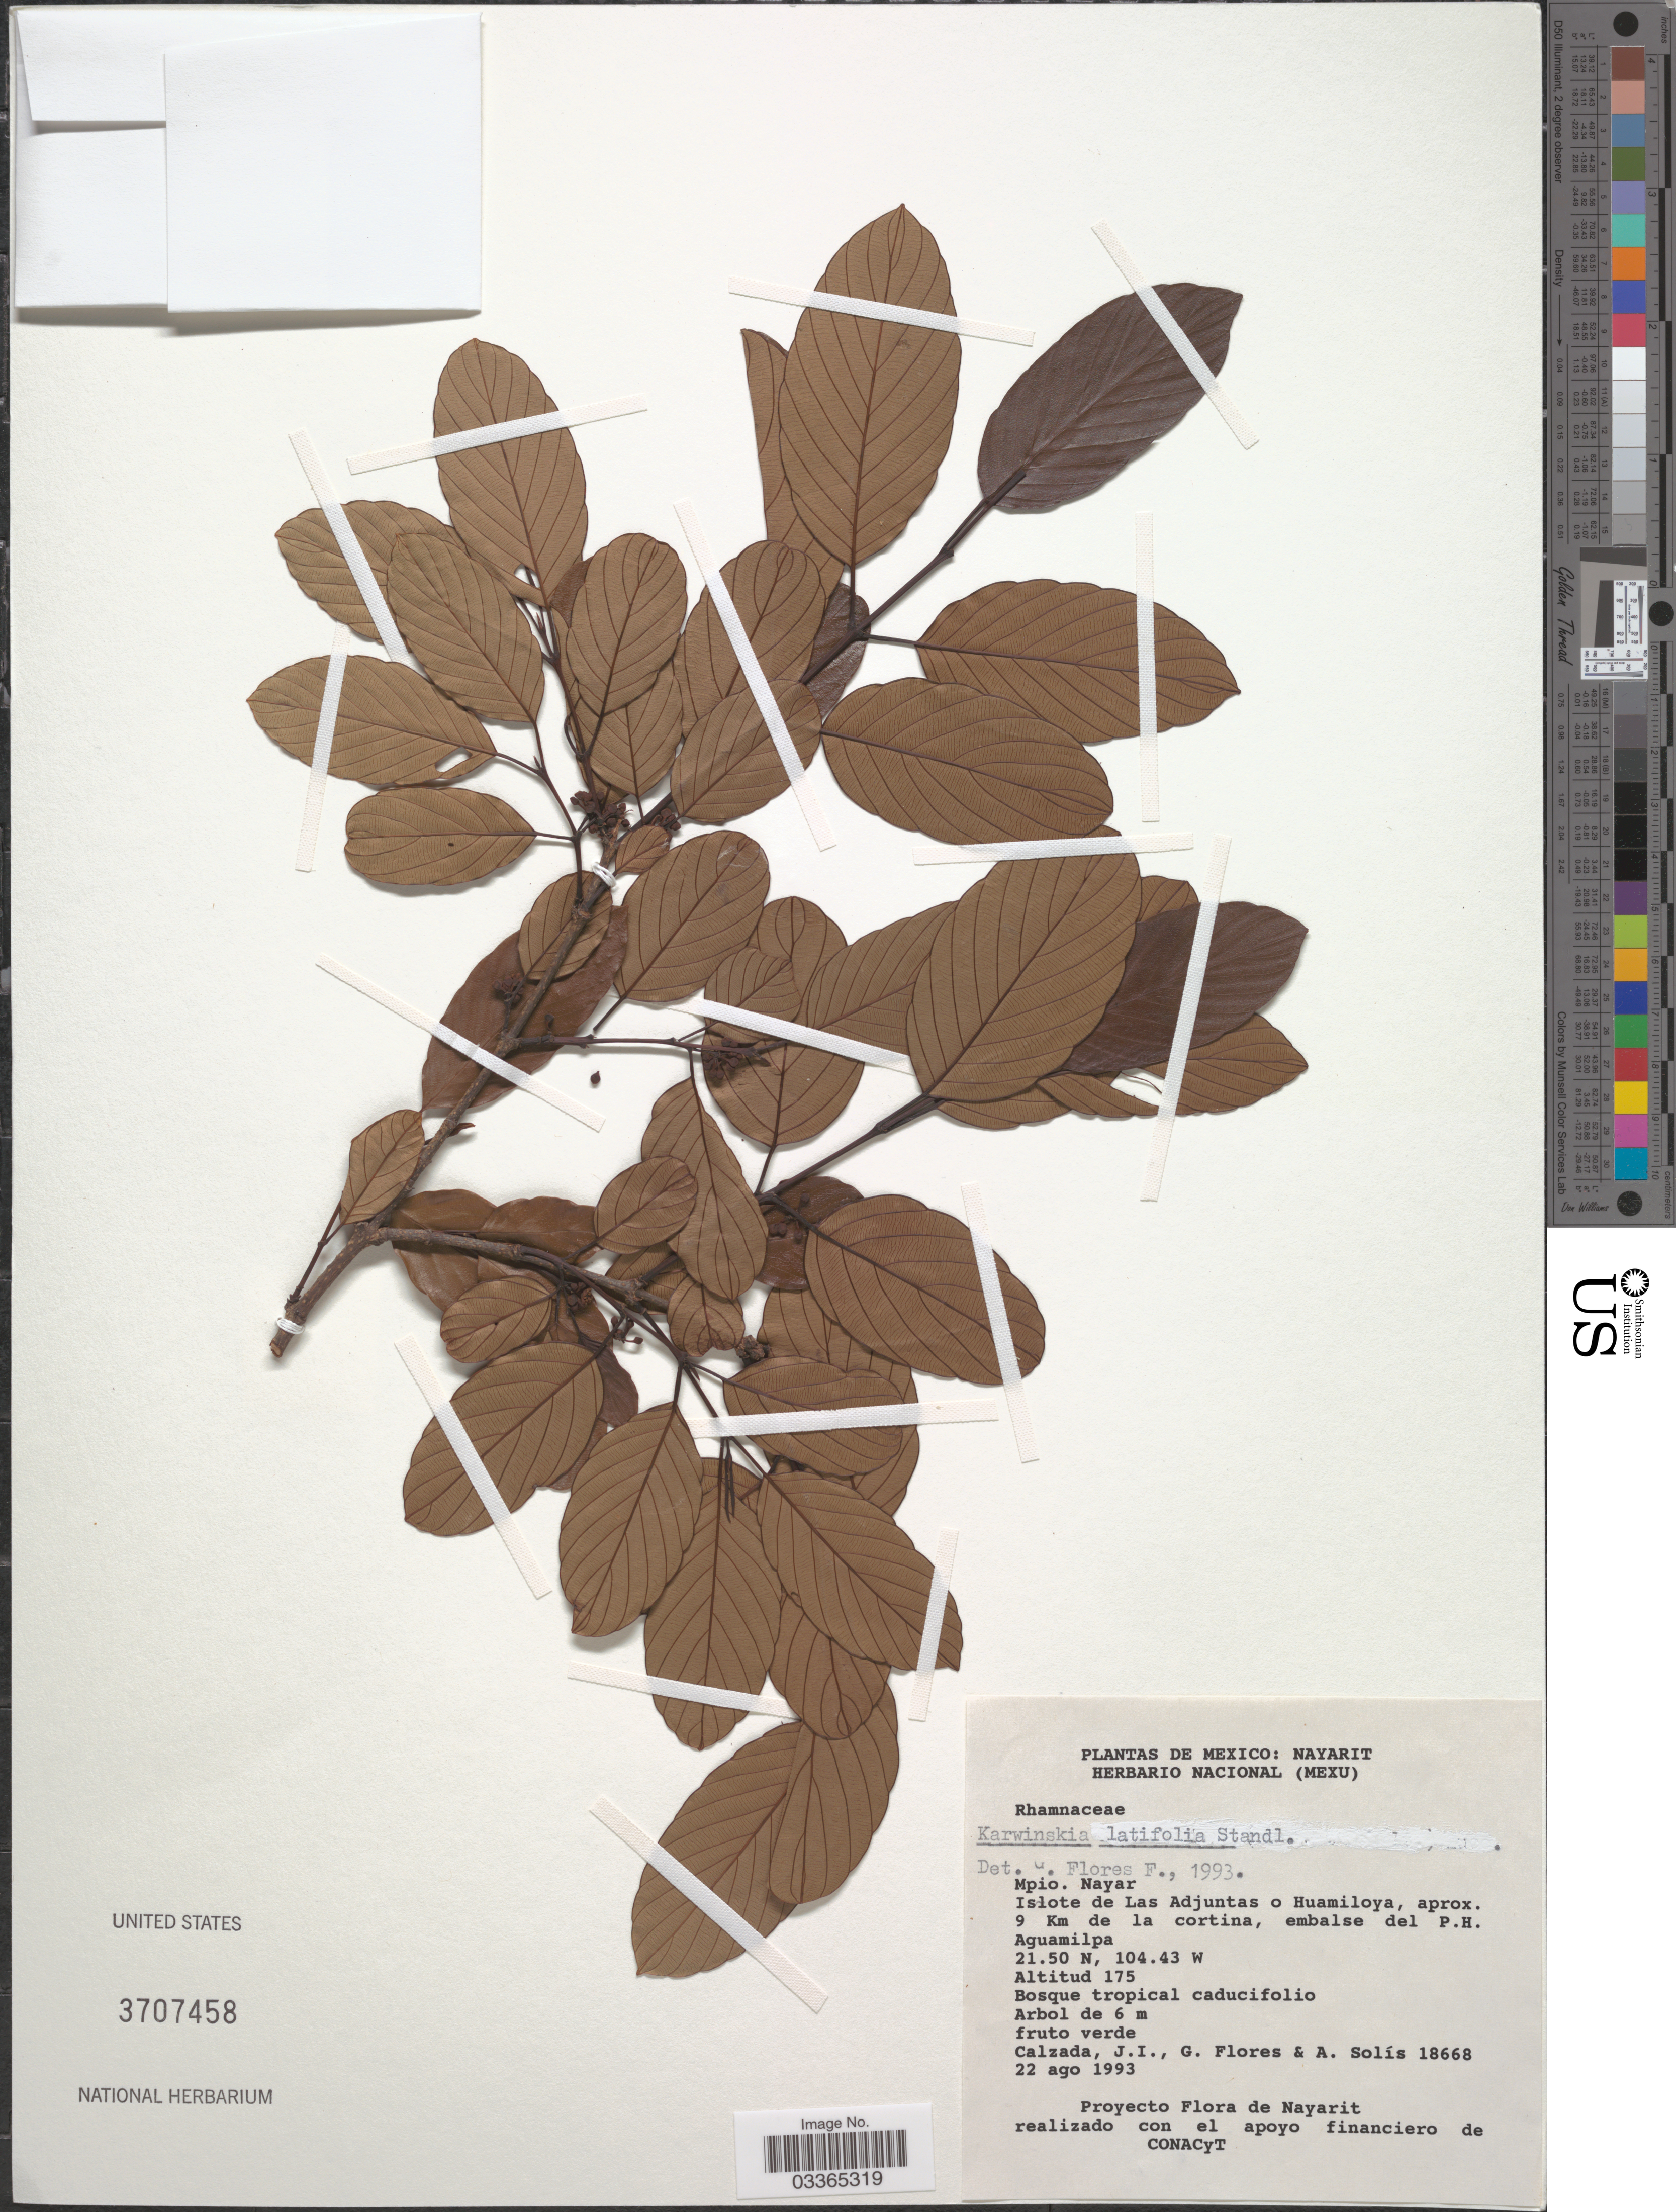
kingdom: Plantae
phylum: Tracheophyta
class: Magnoliopsida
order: Rosales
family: Rhamnaceae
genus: Karwinskia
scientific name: Karwinskia latifolia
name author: Standl.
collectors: J. I. Calzada, G. Flores F. & A. Solis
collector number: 18668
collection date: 1993-08-22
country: Mexico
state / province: Nayarit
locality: Mpio. Nayar. Islote de Las Adjuntas o Huamiloya, aprox. 9 Km de la cortina, embalse del P.H. Aguamilpa.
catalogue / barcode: US 3707458